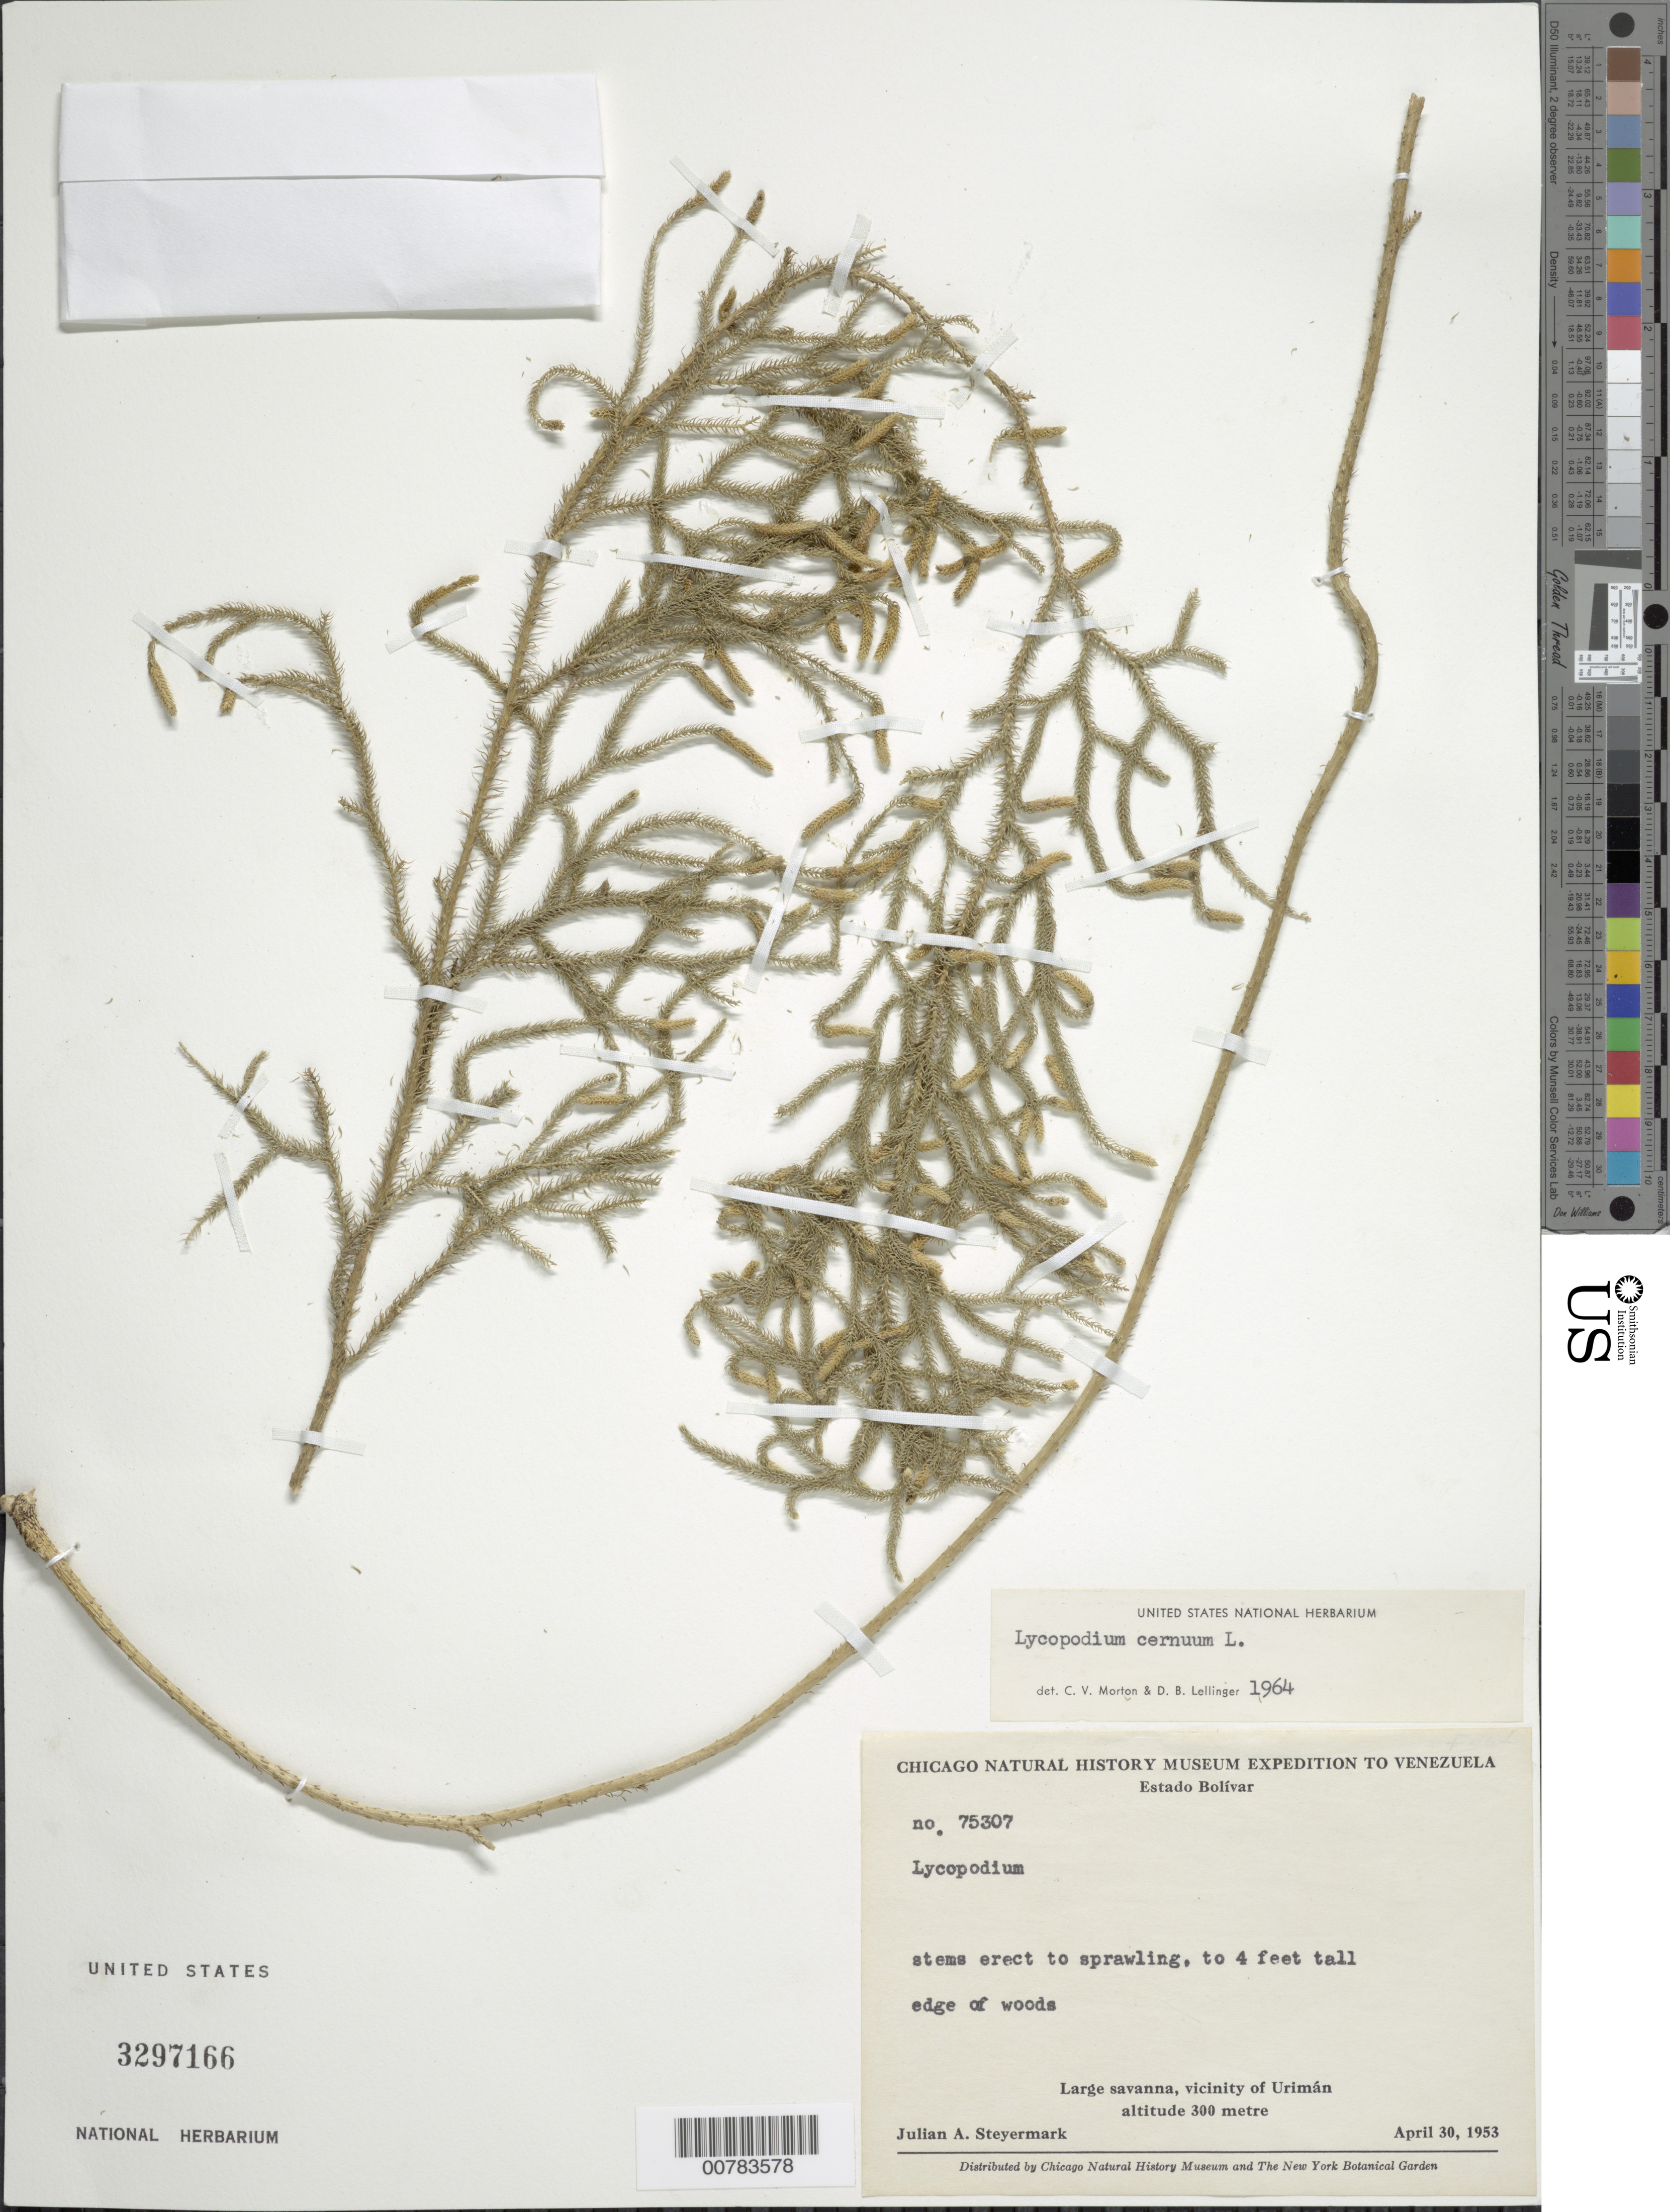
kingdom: Plantae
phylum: Tracheophyta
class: Lycopodiopsida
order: Lycopodiales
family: Lycopodiaceae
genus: Palhinhaea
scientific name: Palhinhaea cernua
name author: (L.) Vasc. & Franco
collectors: J. Steyermark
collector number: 75307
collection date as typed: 30-Apr-53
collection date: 1953-04-30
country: Venezuela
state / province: Bolívar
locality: Urimán, vicinity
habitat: Large savanna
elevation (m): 300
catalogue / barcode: US 3297166